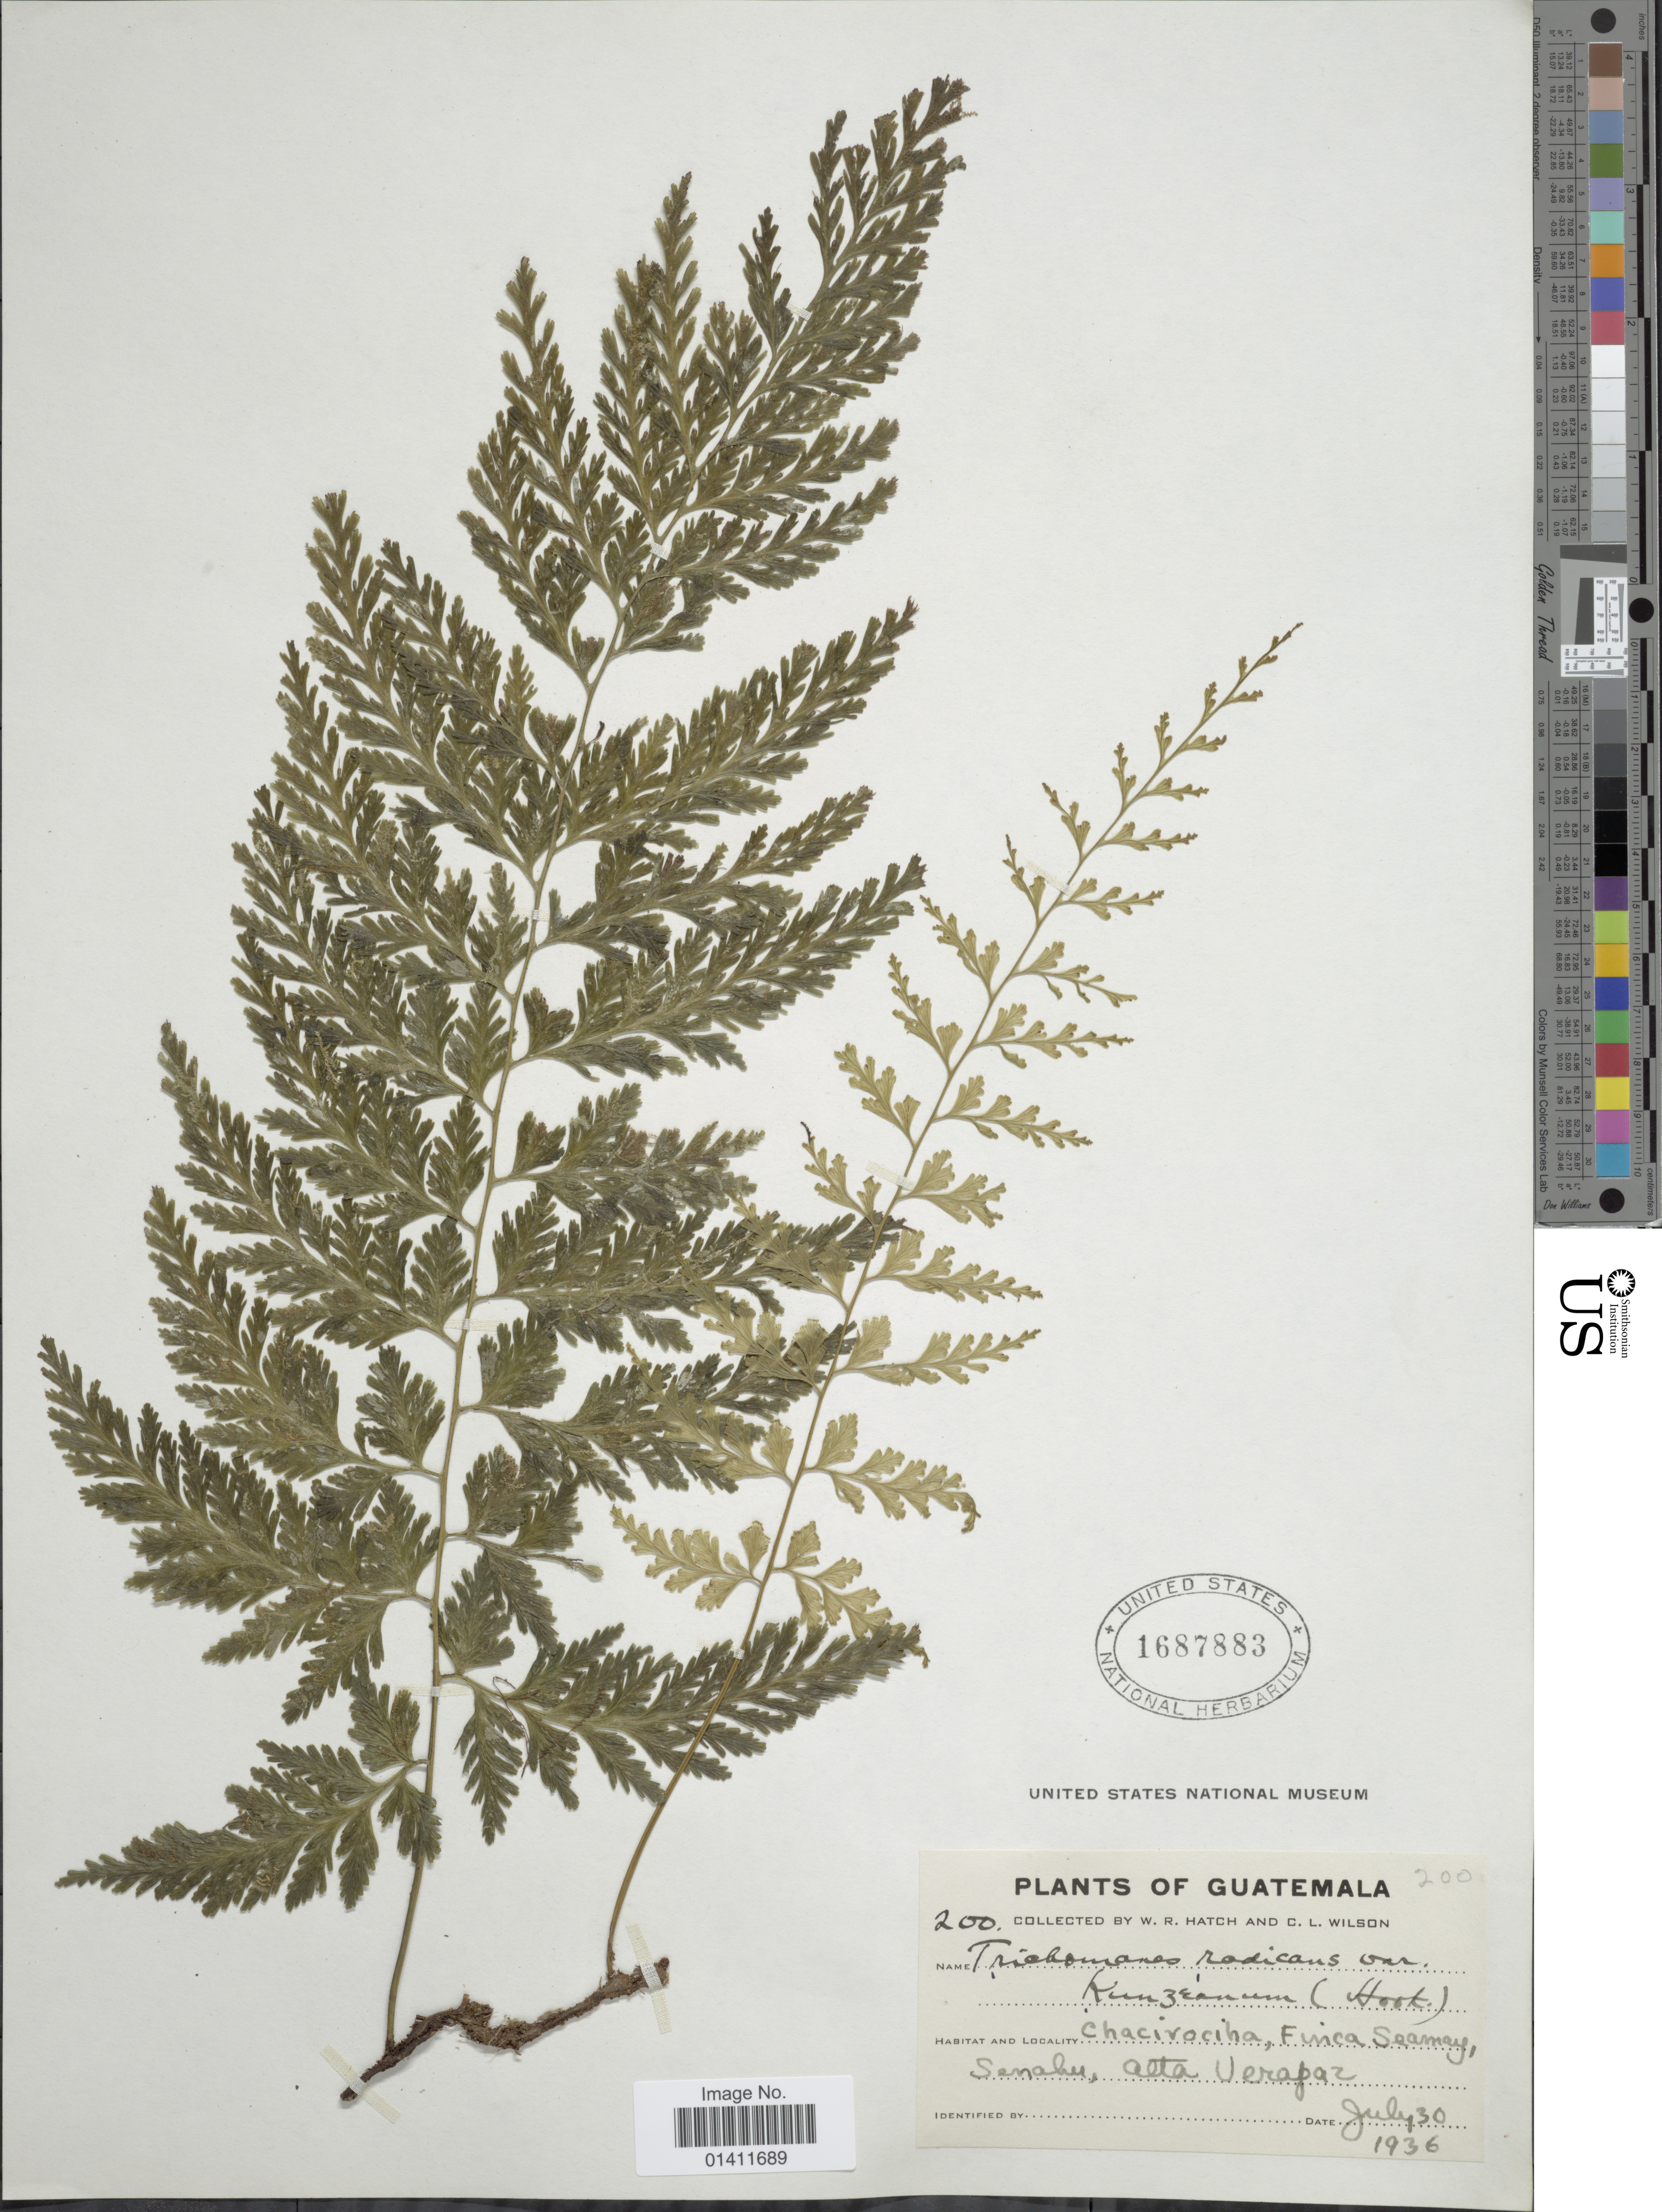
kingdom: Plantae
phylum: Tracheophyta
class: Polypodiopsida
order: Hymenophyllales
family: Hymenophyllaceae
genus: Vandenboschia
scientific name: Vandenboschia radicans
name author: (Sw.) Copel.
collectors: W. Hatch & C. L. Wilson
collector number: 200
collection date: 1936-07-30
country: Guatemala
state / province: Alta Verapaz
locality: Chacivociha, Finca Seamay, Senahu, Alta Verapaz.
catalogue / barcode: US 1687883